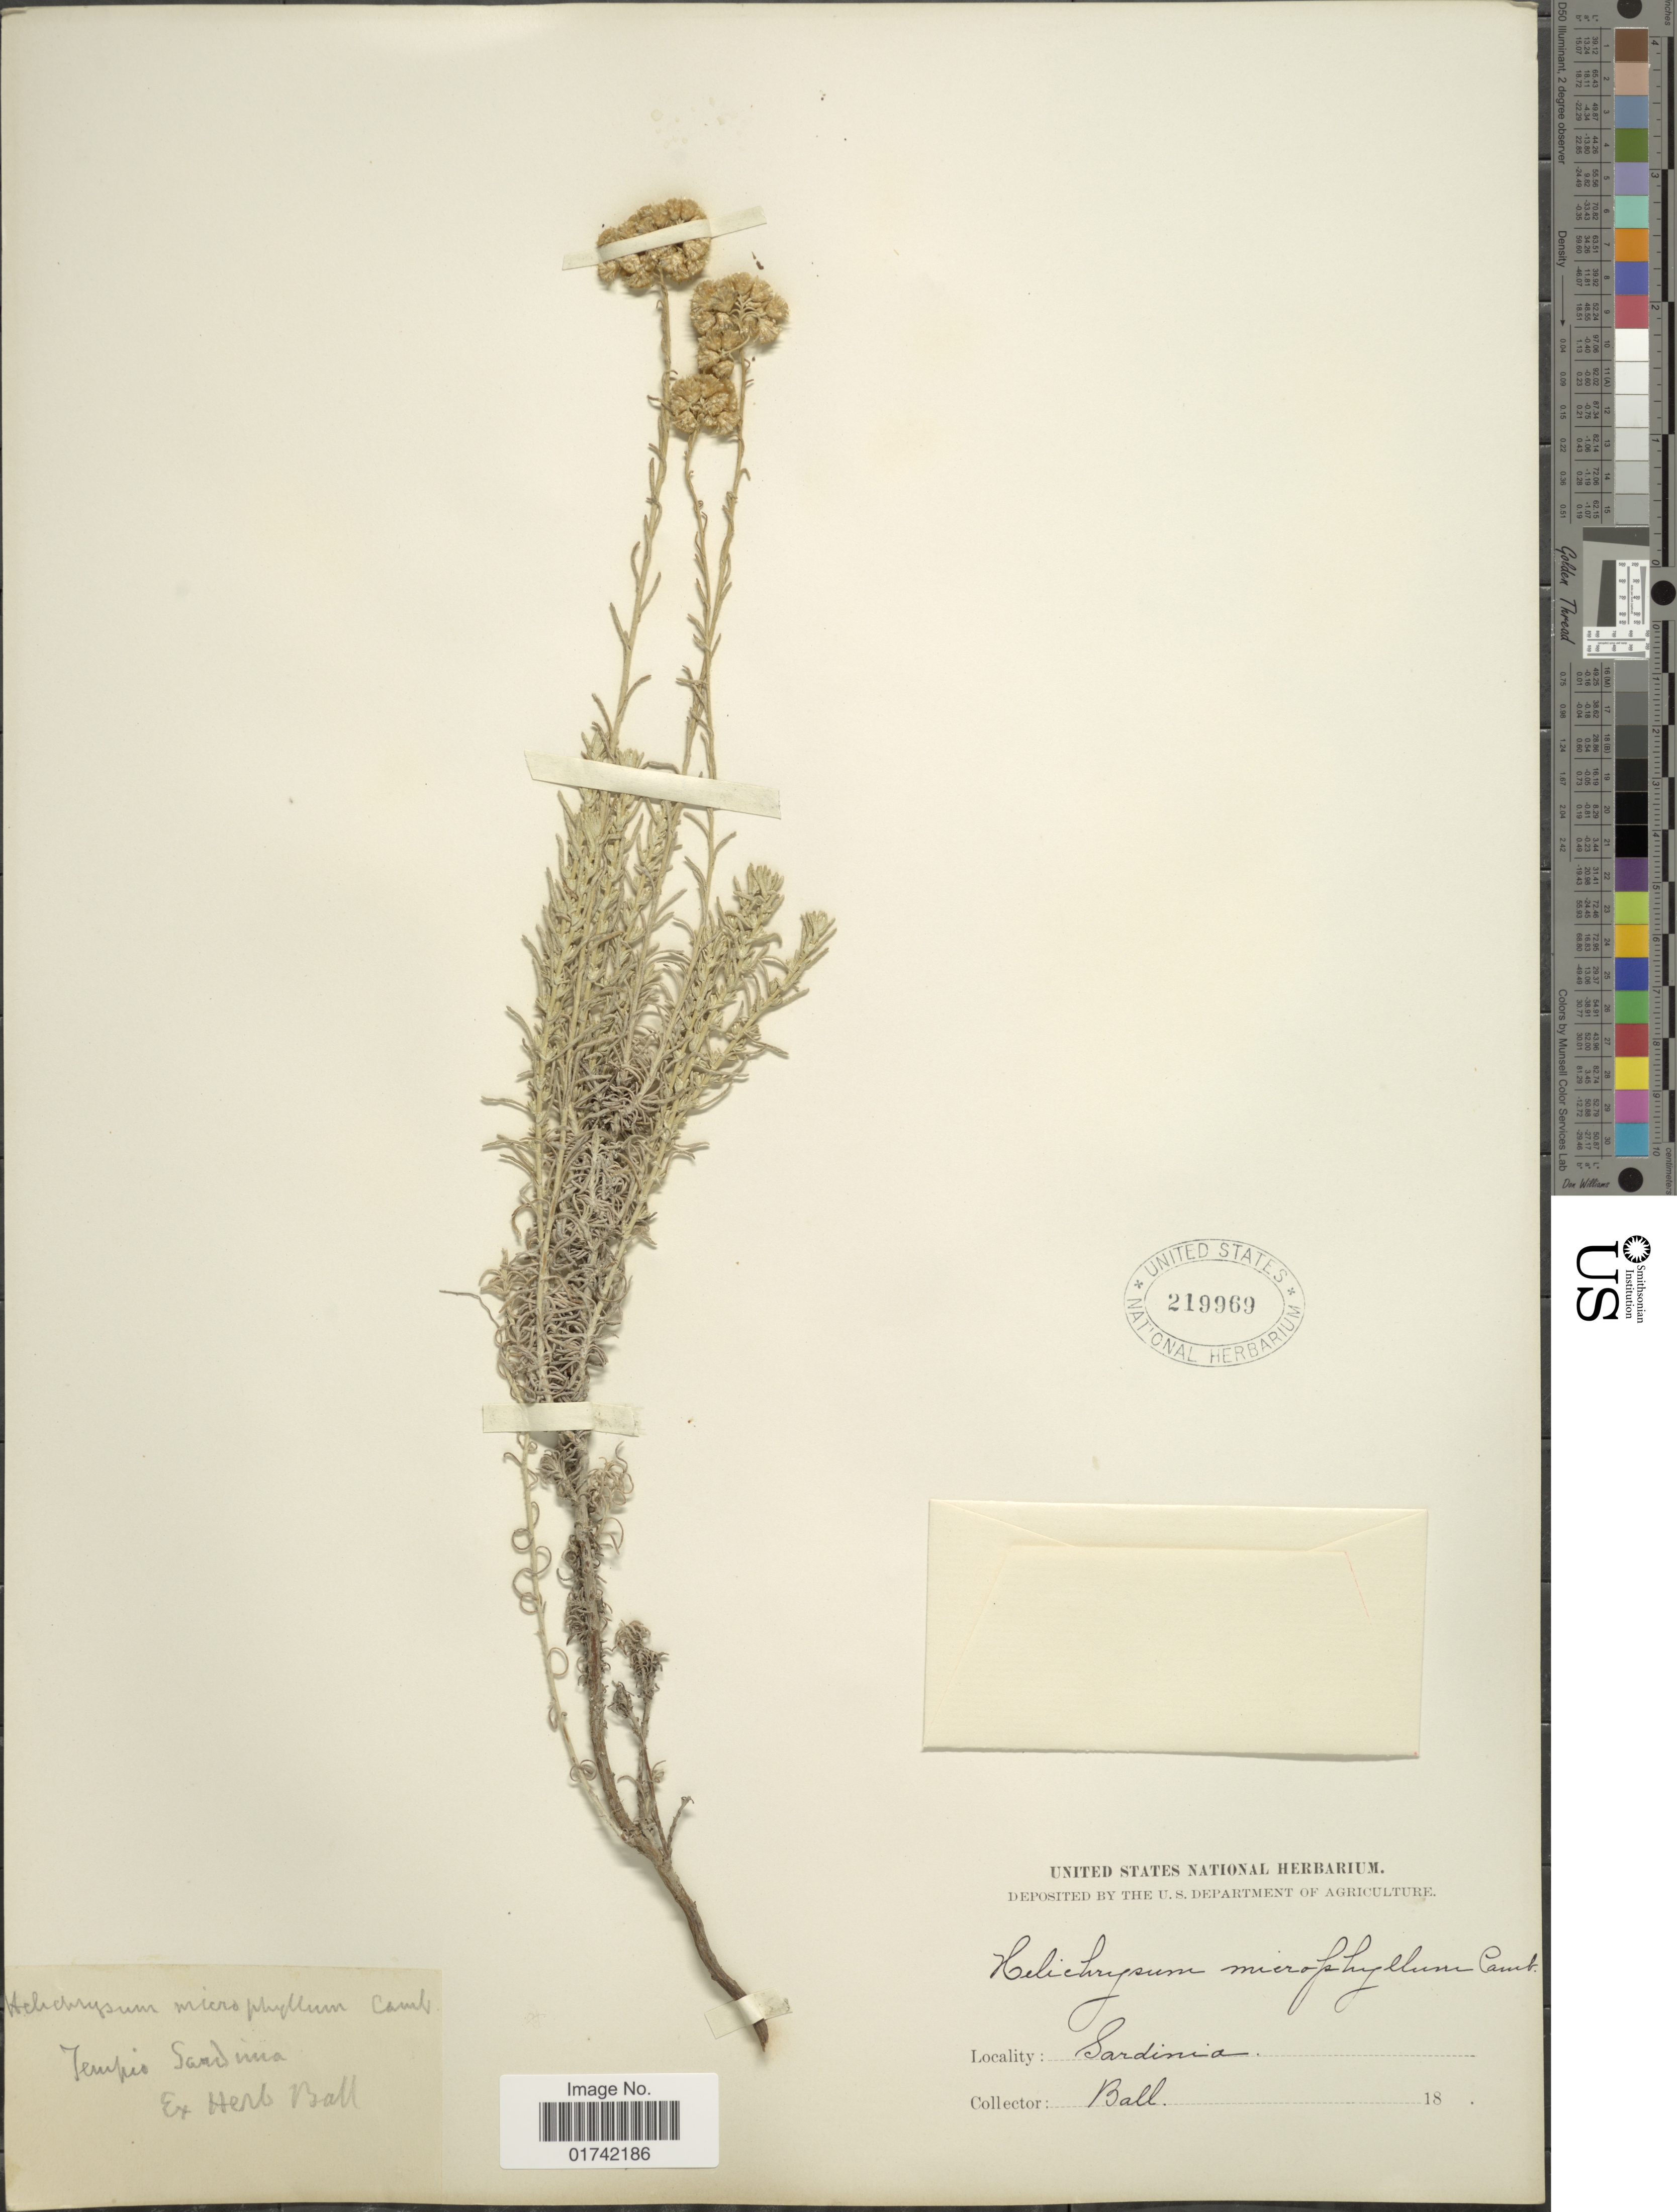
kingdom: Plantae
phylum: Tracheophyta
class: Magnoliopsida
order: Asterales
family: Asteraceae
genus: Helichrysum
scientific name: Helichrysum microphyllum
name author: Cambess.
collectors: -- Ball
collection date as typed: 18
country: Italy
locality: Tempio Sardinia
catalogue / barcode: US 219969